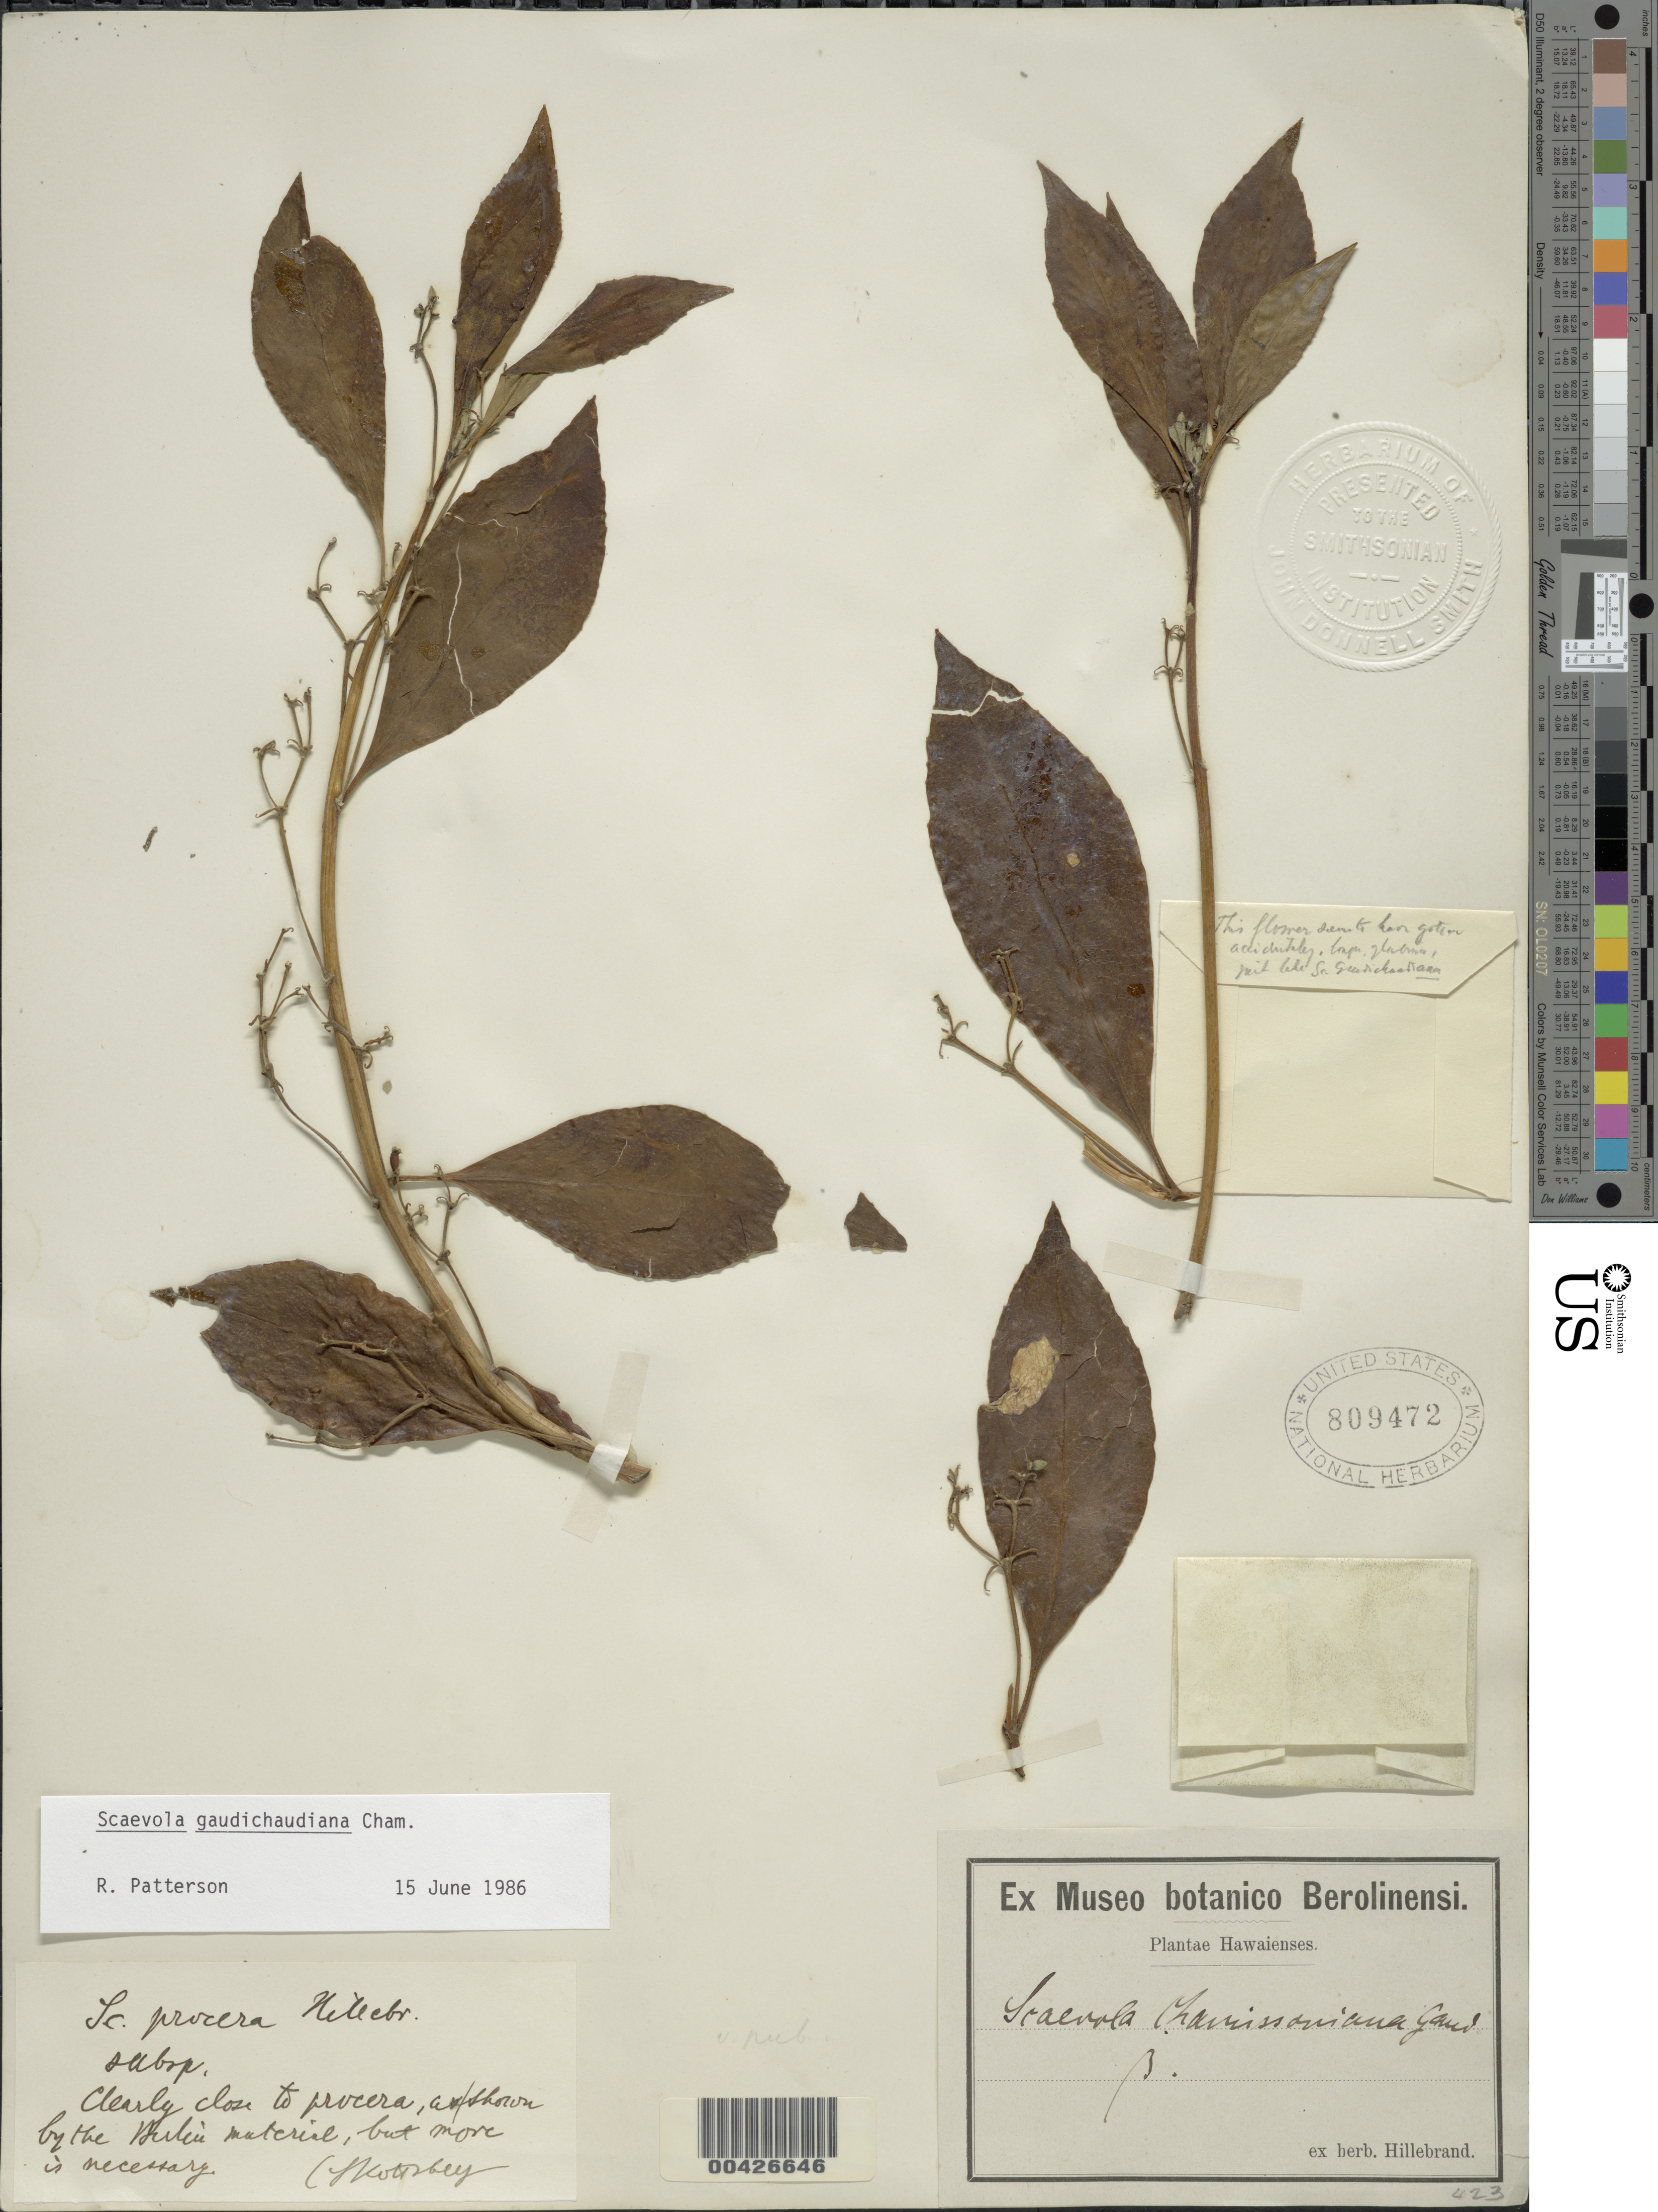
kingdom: Plantae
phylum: Tracheophyta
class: Magnoliopsida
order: Asterales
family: Goodeniaceae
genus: Scaevola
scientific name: Scaevola gaudichaudiana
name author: Cham.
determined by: Patterson, R.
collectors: W. Hillebrand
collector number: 423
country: United States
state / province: Hawaii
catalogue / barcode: US 809472